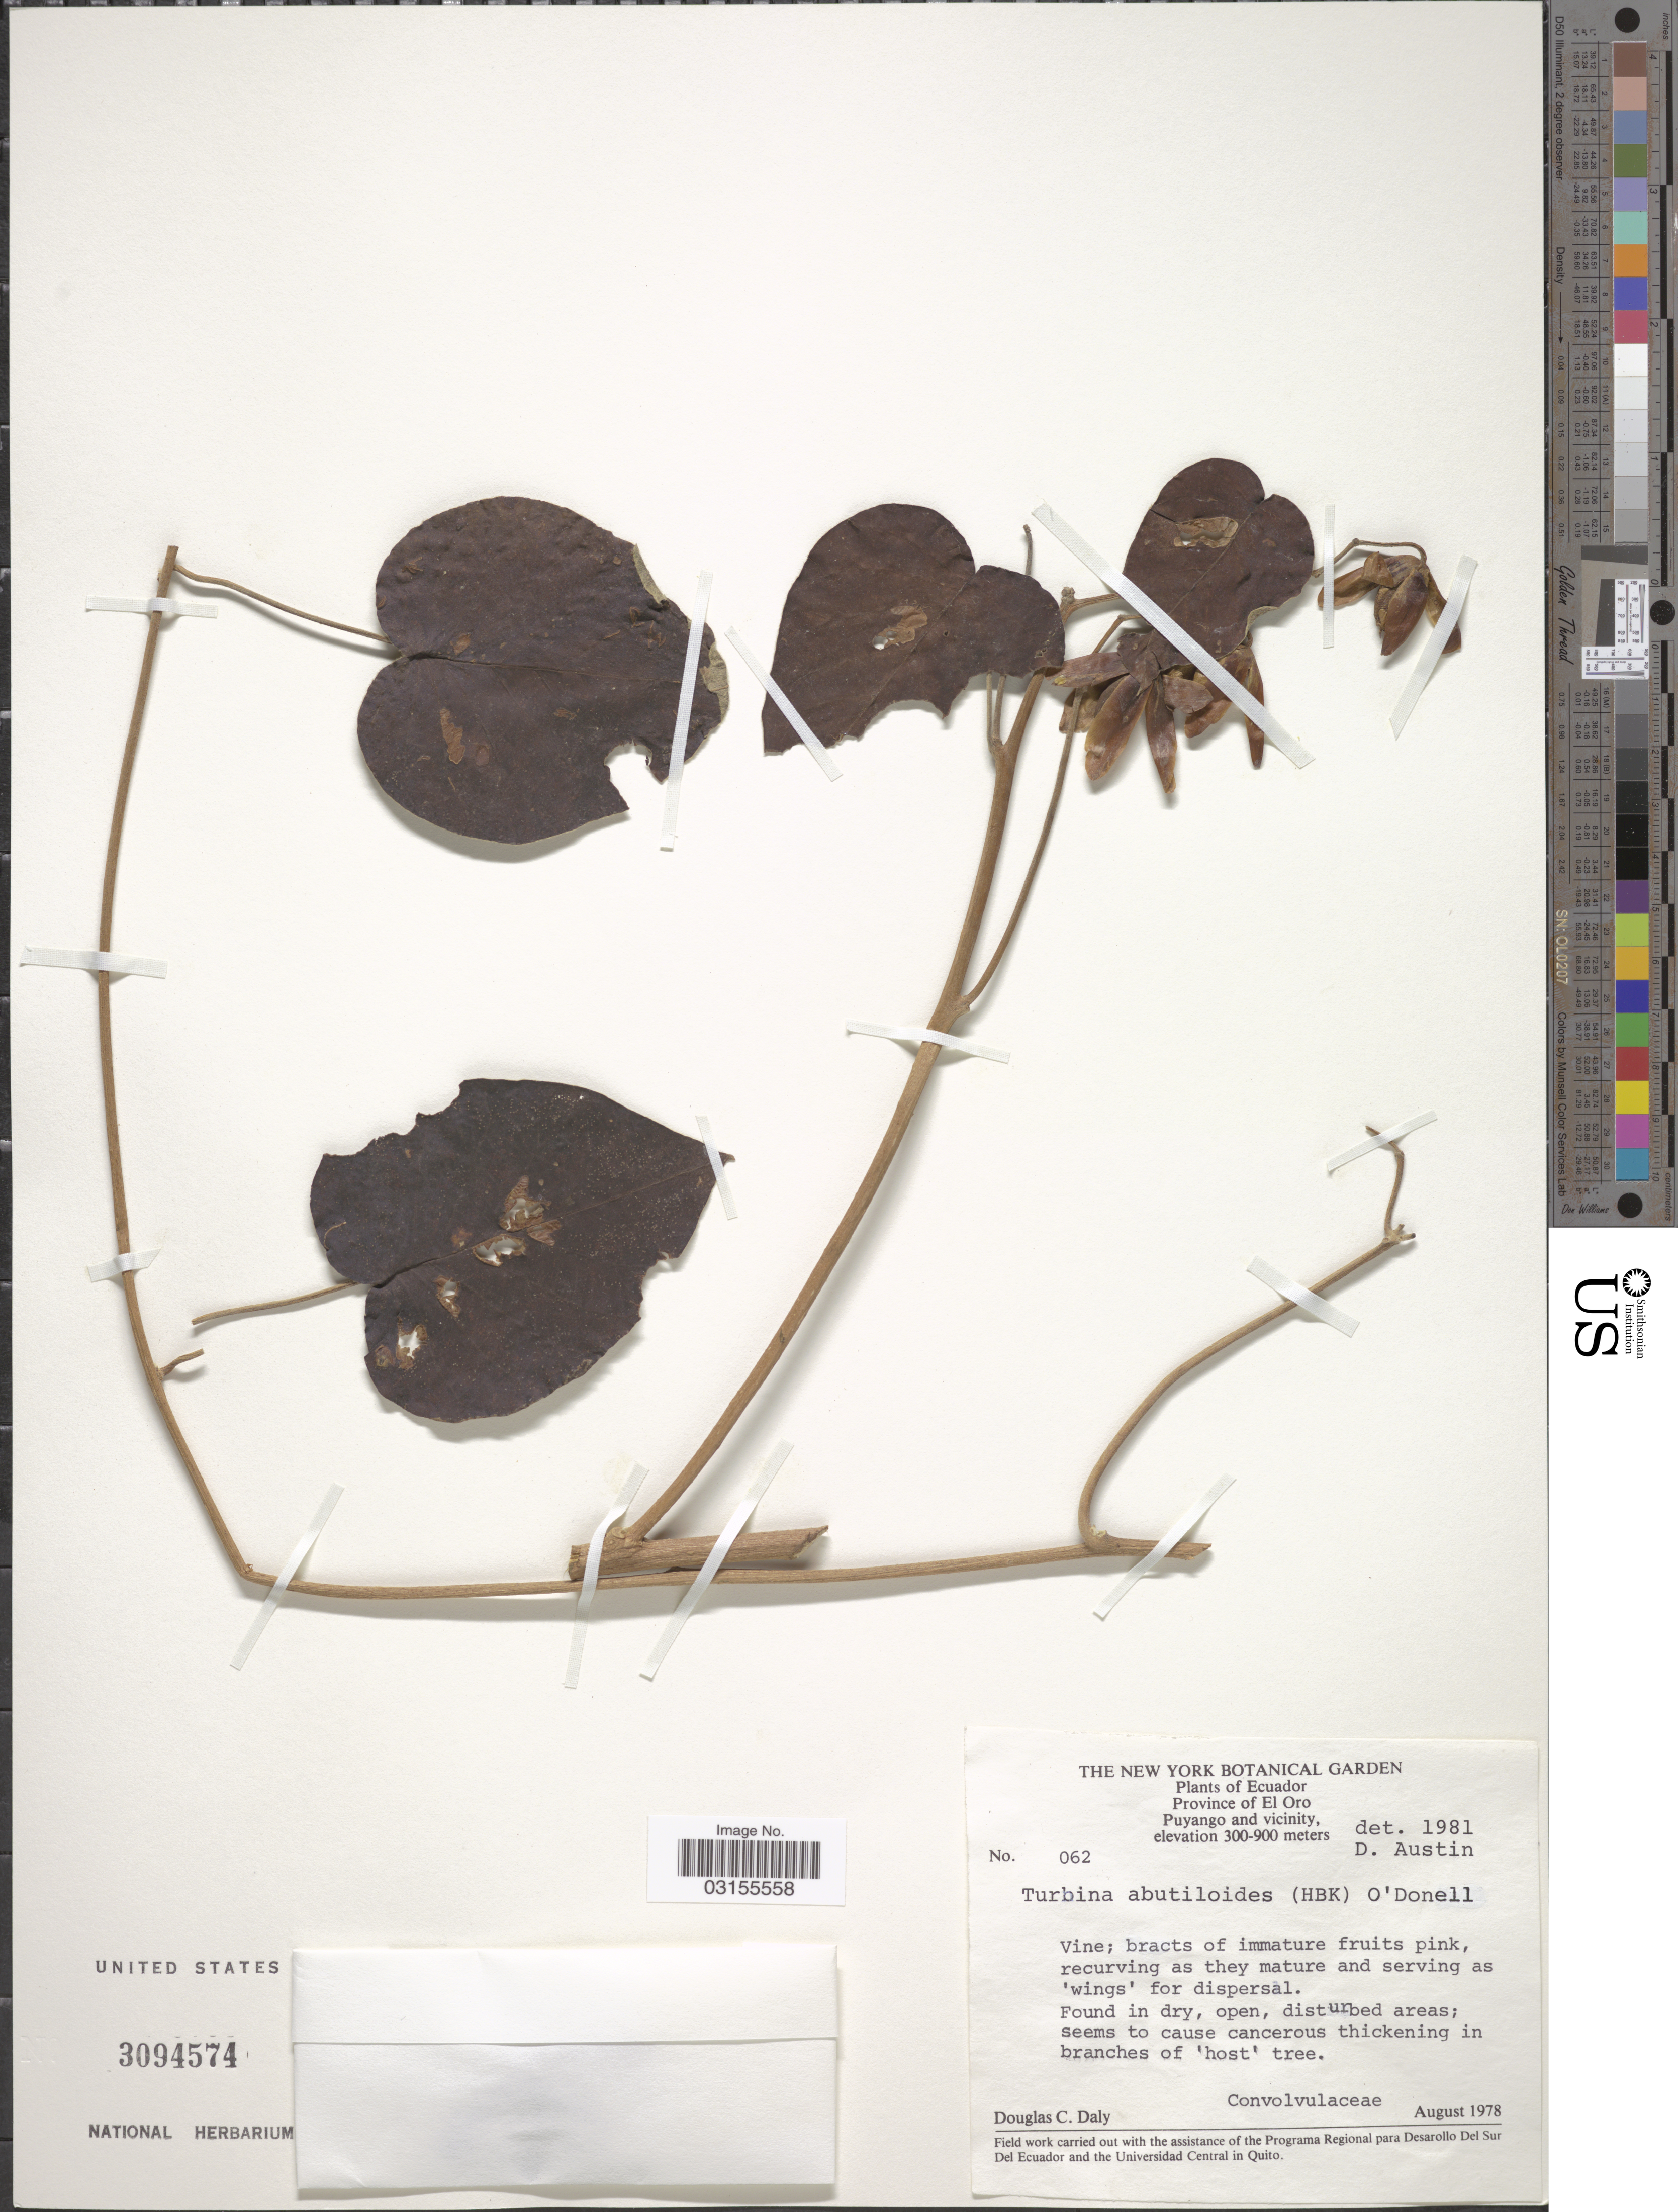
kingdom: Plantae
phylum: Tracheophyta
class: Magnoliopsida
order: Solanales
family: Convolvulaceae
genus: Turbina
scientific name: Turbina abutiloides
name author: (Kunth) O'Donell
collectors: D. C. Daly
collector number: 062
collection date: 1978-08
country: Ecuador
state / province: El Oro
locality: Puyango and vicinity.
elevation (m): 300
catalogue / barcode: US 3094574